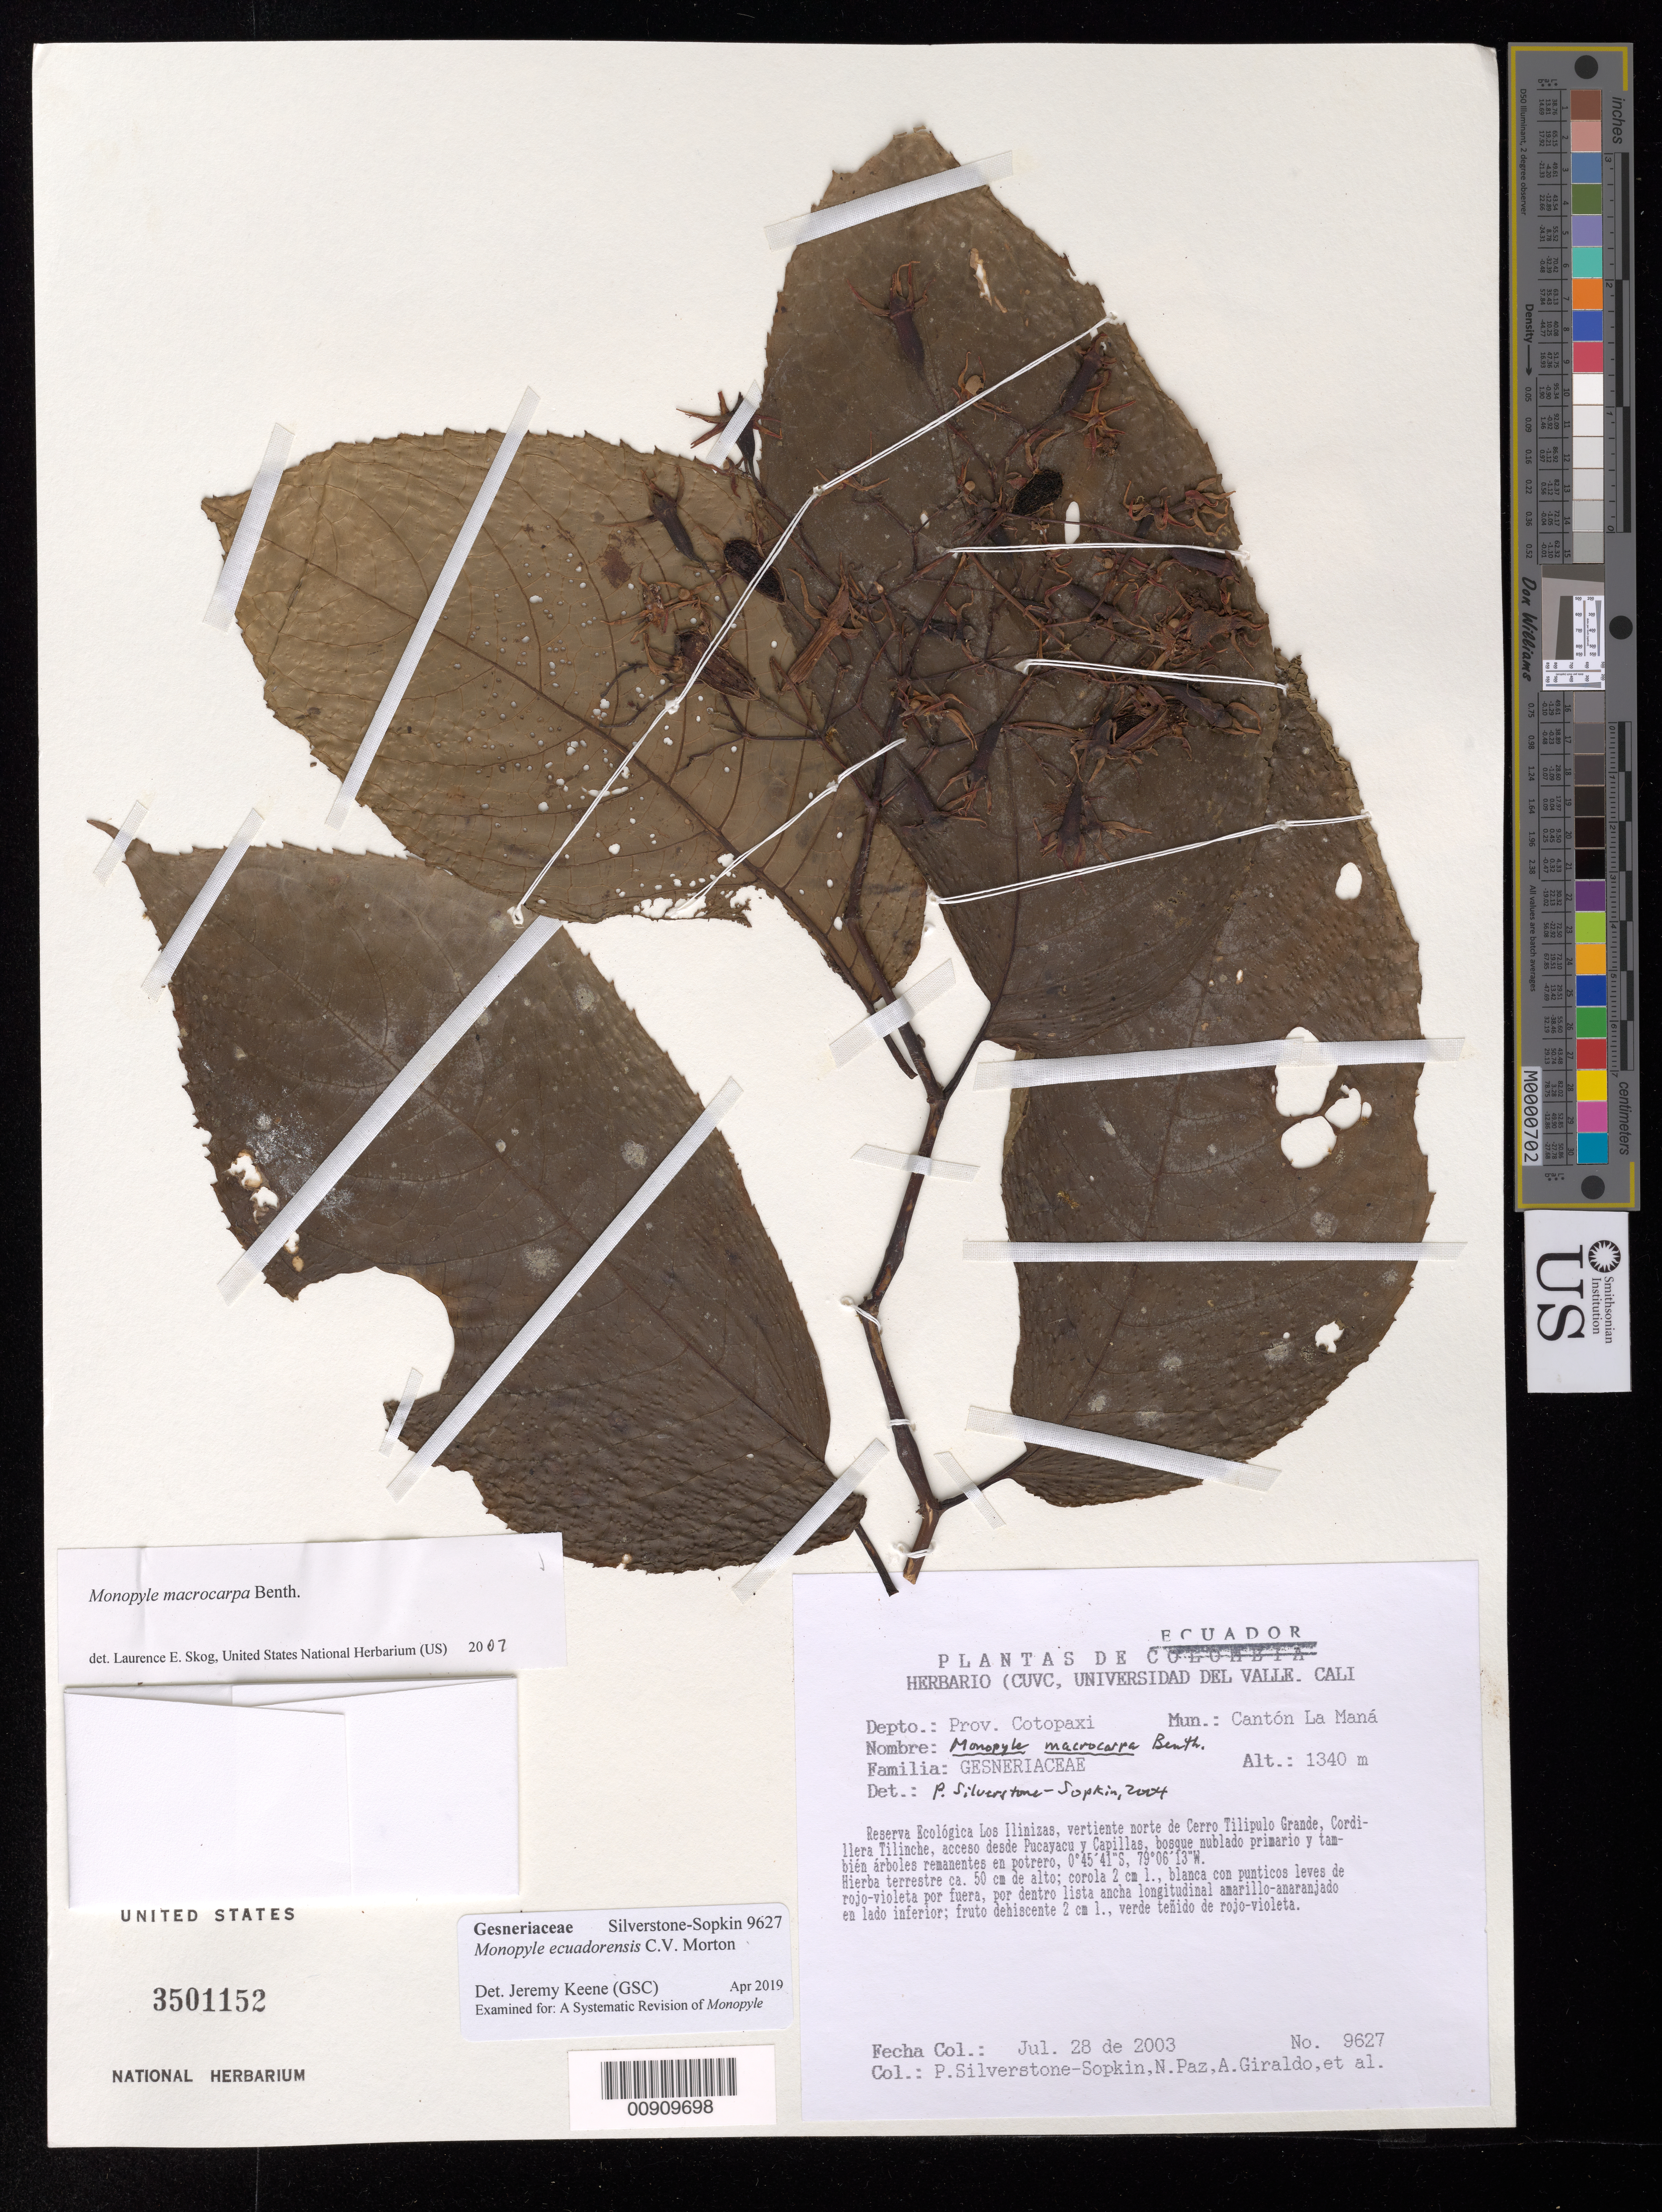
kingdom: Plantae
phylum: Tracheophyta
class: Magnoliopsida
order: Lamiales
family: Gesneriaceae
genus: Monopyle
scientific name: Monopyle ecuadorensis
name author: C.V. Morton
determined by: Keene, J.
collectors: P. A. Silverstone-Sopkin & et al.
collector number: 9627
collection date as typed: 28 Jul 2003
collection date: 2003-07-28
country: Ecuador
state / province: Cotopaxi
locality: Cantón La Maná. Reserva Ecológica Los Ilinizas, vertiente norte de Cerro tilipulo Grande, Coardillera tilinche, acceso desde Pucayacu y Capillas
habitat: Bosque nublado primario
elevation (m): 1340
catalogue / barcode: US 3501152